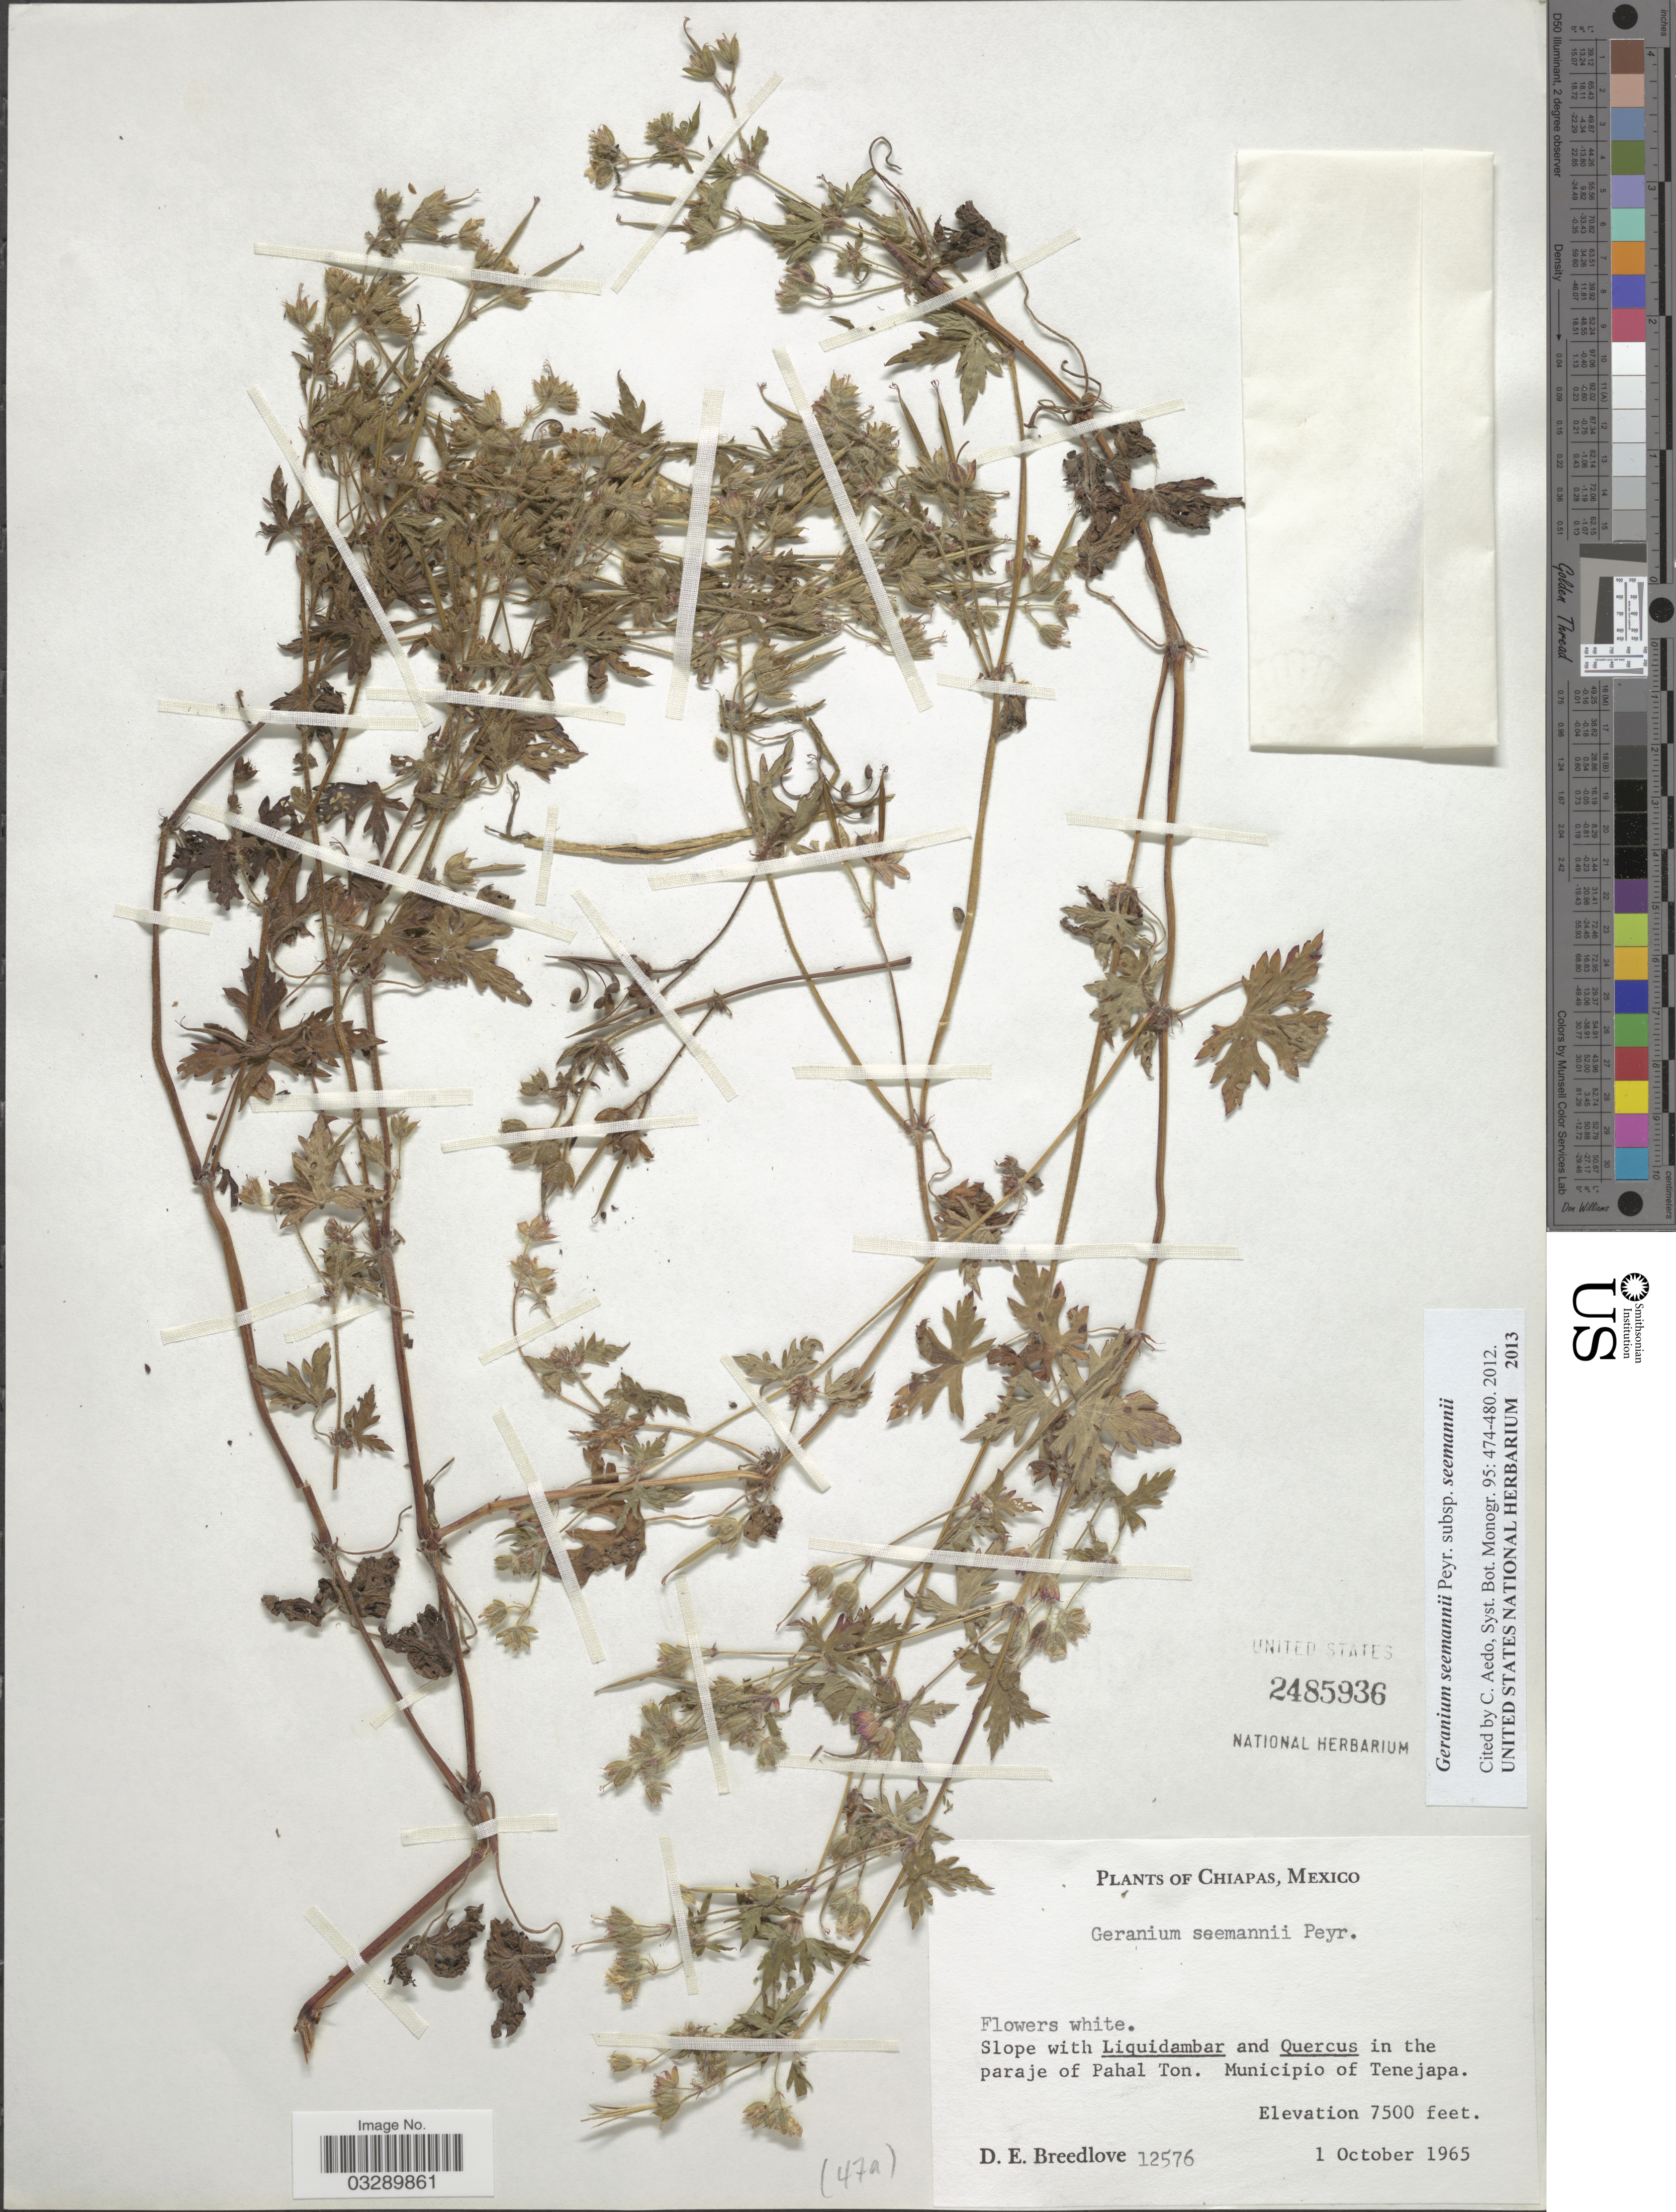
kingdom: Plantae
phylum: Tracheophyta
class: Magnoliopsida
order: Geraniales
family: Geraniaceae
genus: Geranium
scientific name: Geranium seemannii subsp. seemannii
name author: Peyr.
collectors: D. E. Breedlove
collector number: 12576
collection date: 1965-10-01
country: Mexico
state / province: Chiapas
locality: In the paraje of Pahal Ton. Municipio of Tenejapa.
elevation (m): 2286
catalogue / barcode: US 2485936